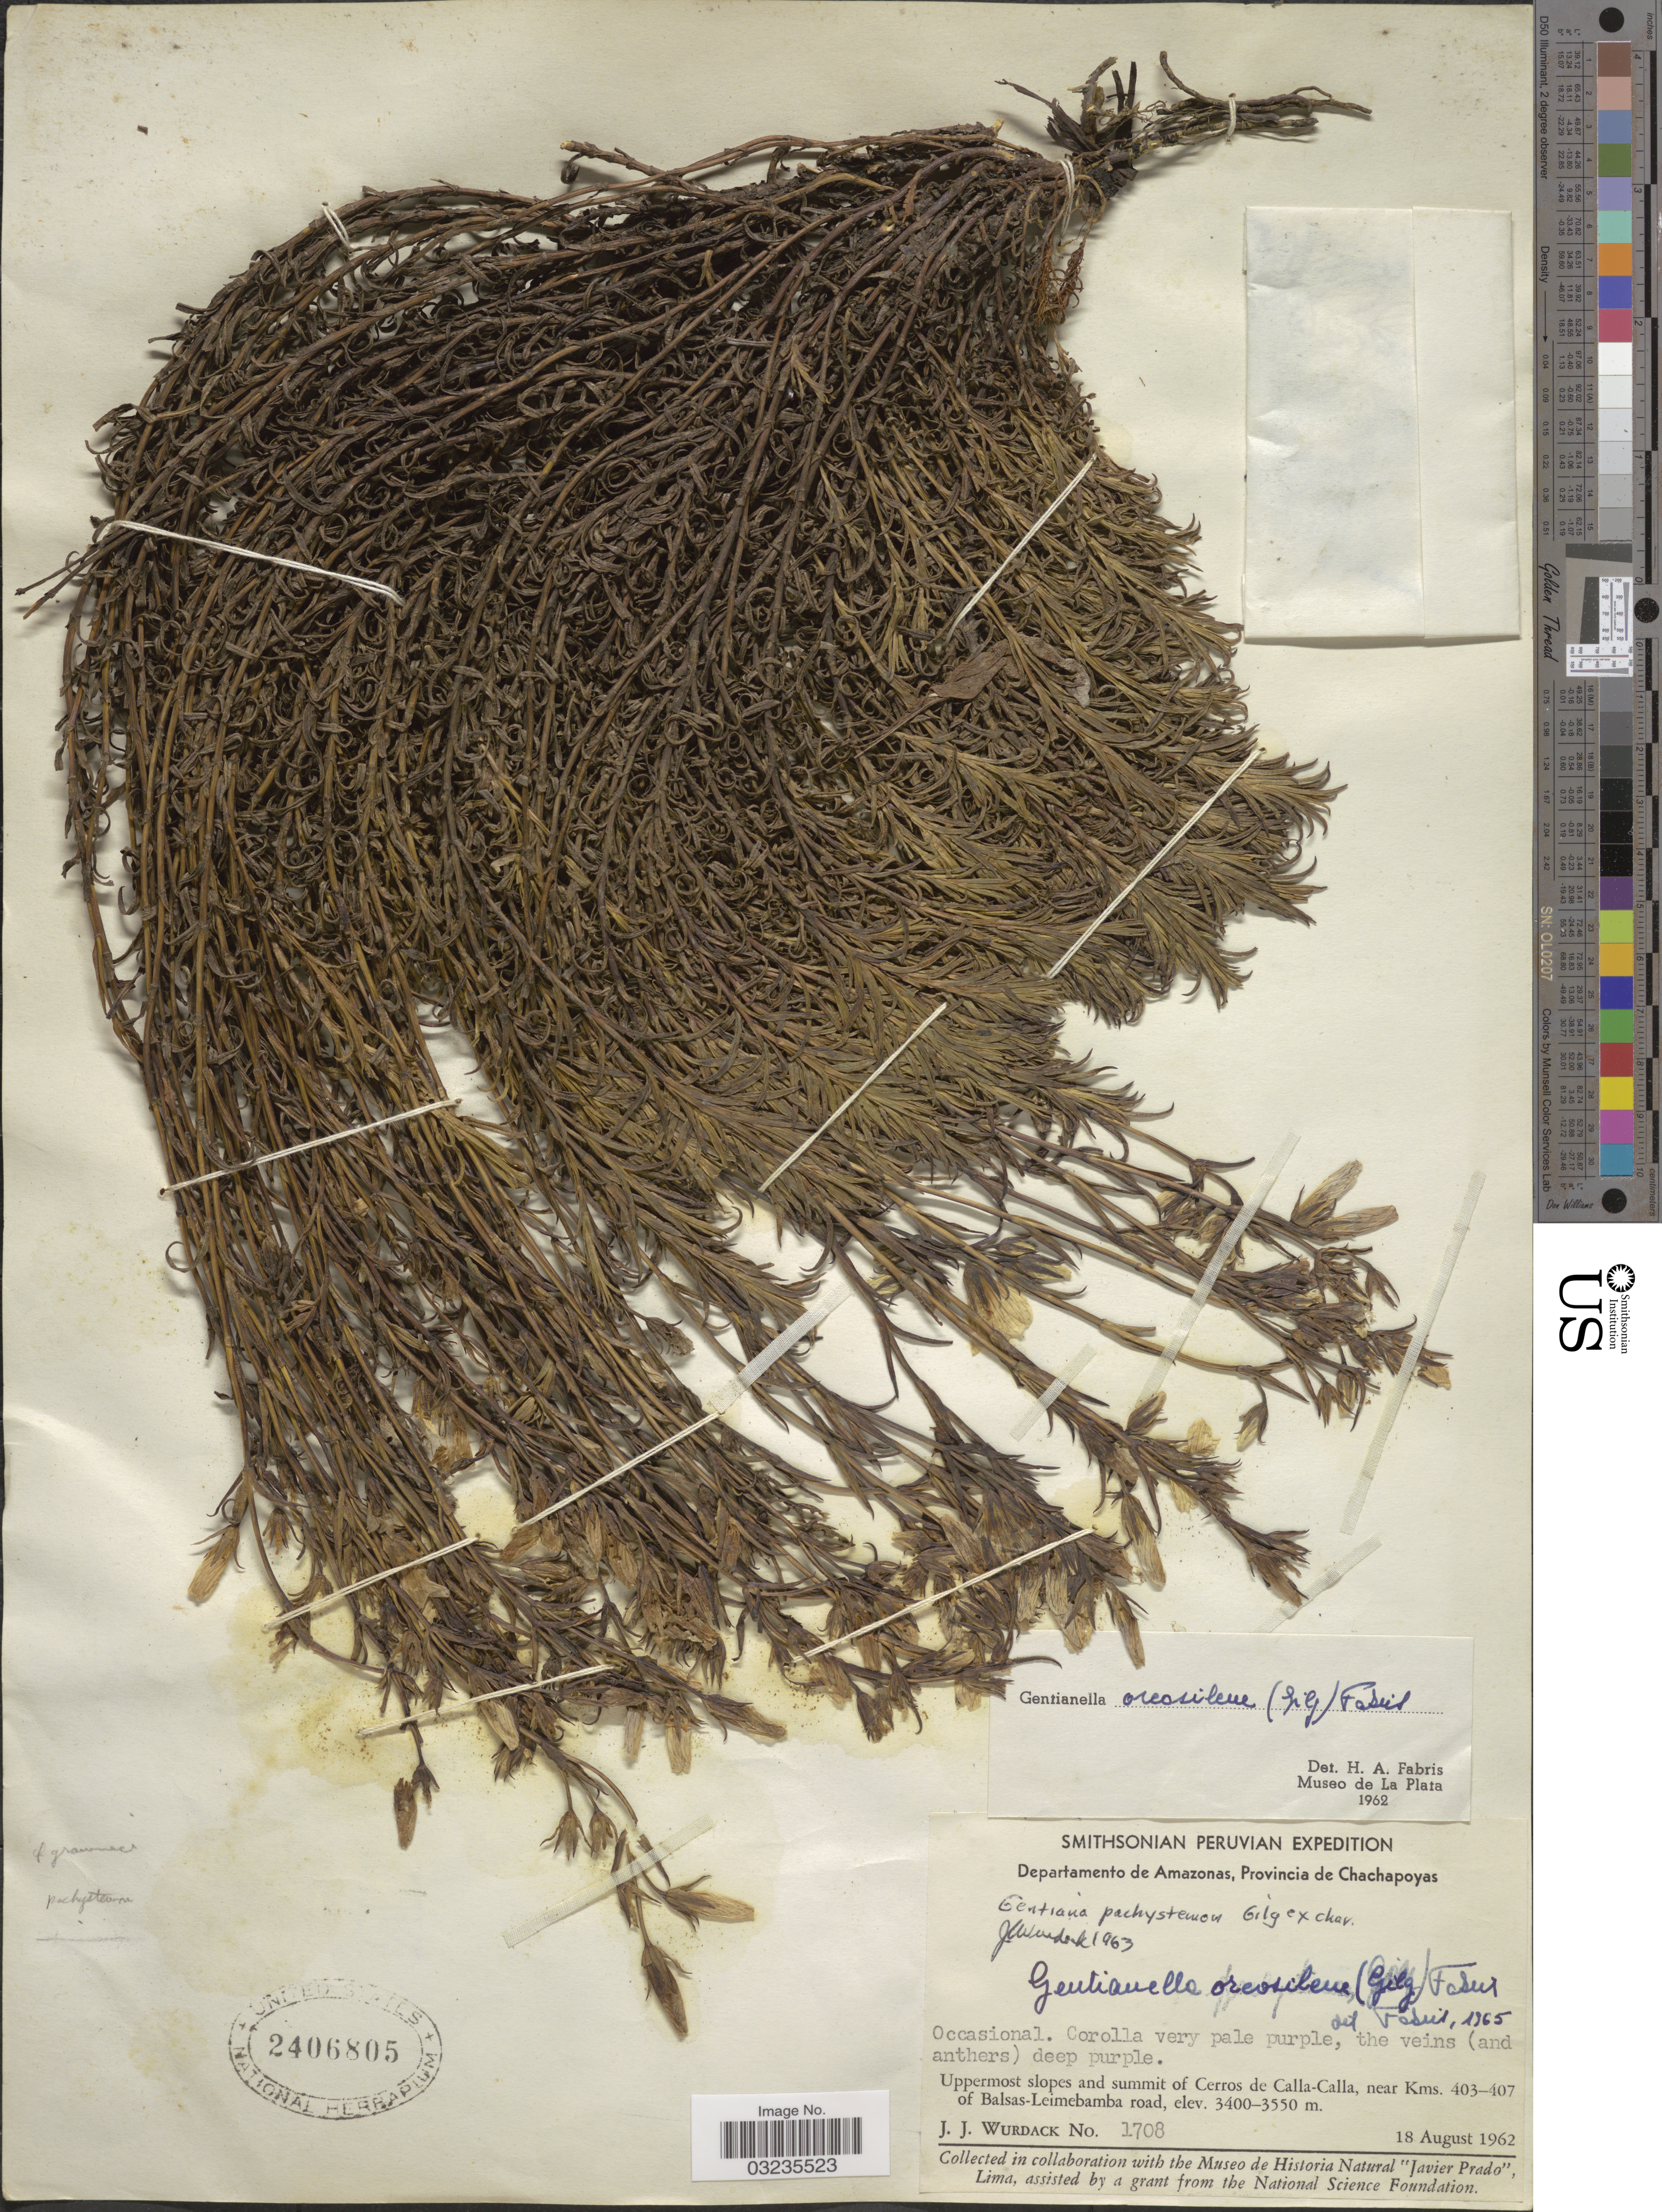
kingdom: Plantae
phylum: Tracheophyta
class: Magnoliopsida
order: Gentianales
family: Gentianaceae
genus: Gentiana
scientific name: Gentiana oreosilene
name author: Gilg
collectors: J. J. Wurdack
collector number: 1708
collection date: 1962-08-18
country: Peru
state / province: Amazonas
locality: Departamento de Amazonas, Provincia de Chachapoyas. Uppermost slopes and summit of Cerros de Calla-Calla, near Kms. 403-407 of Balsas-Leimebamba road.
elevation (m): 3400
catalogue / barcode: US 2406805